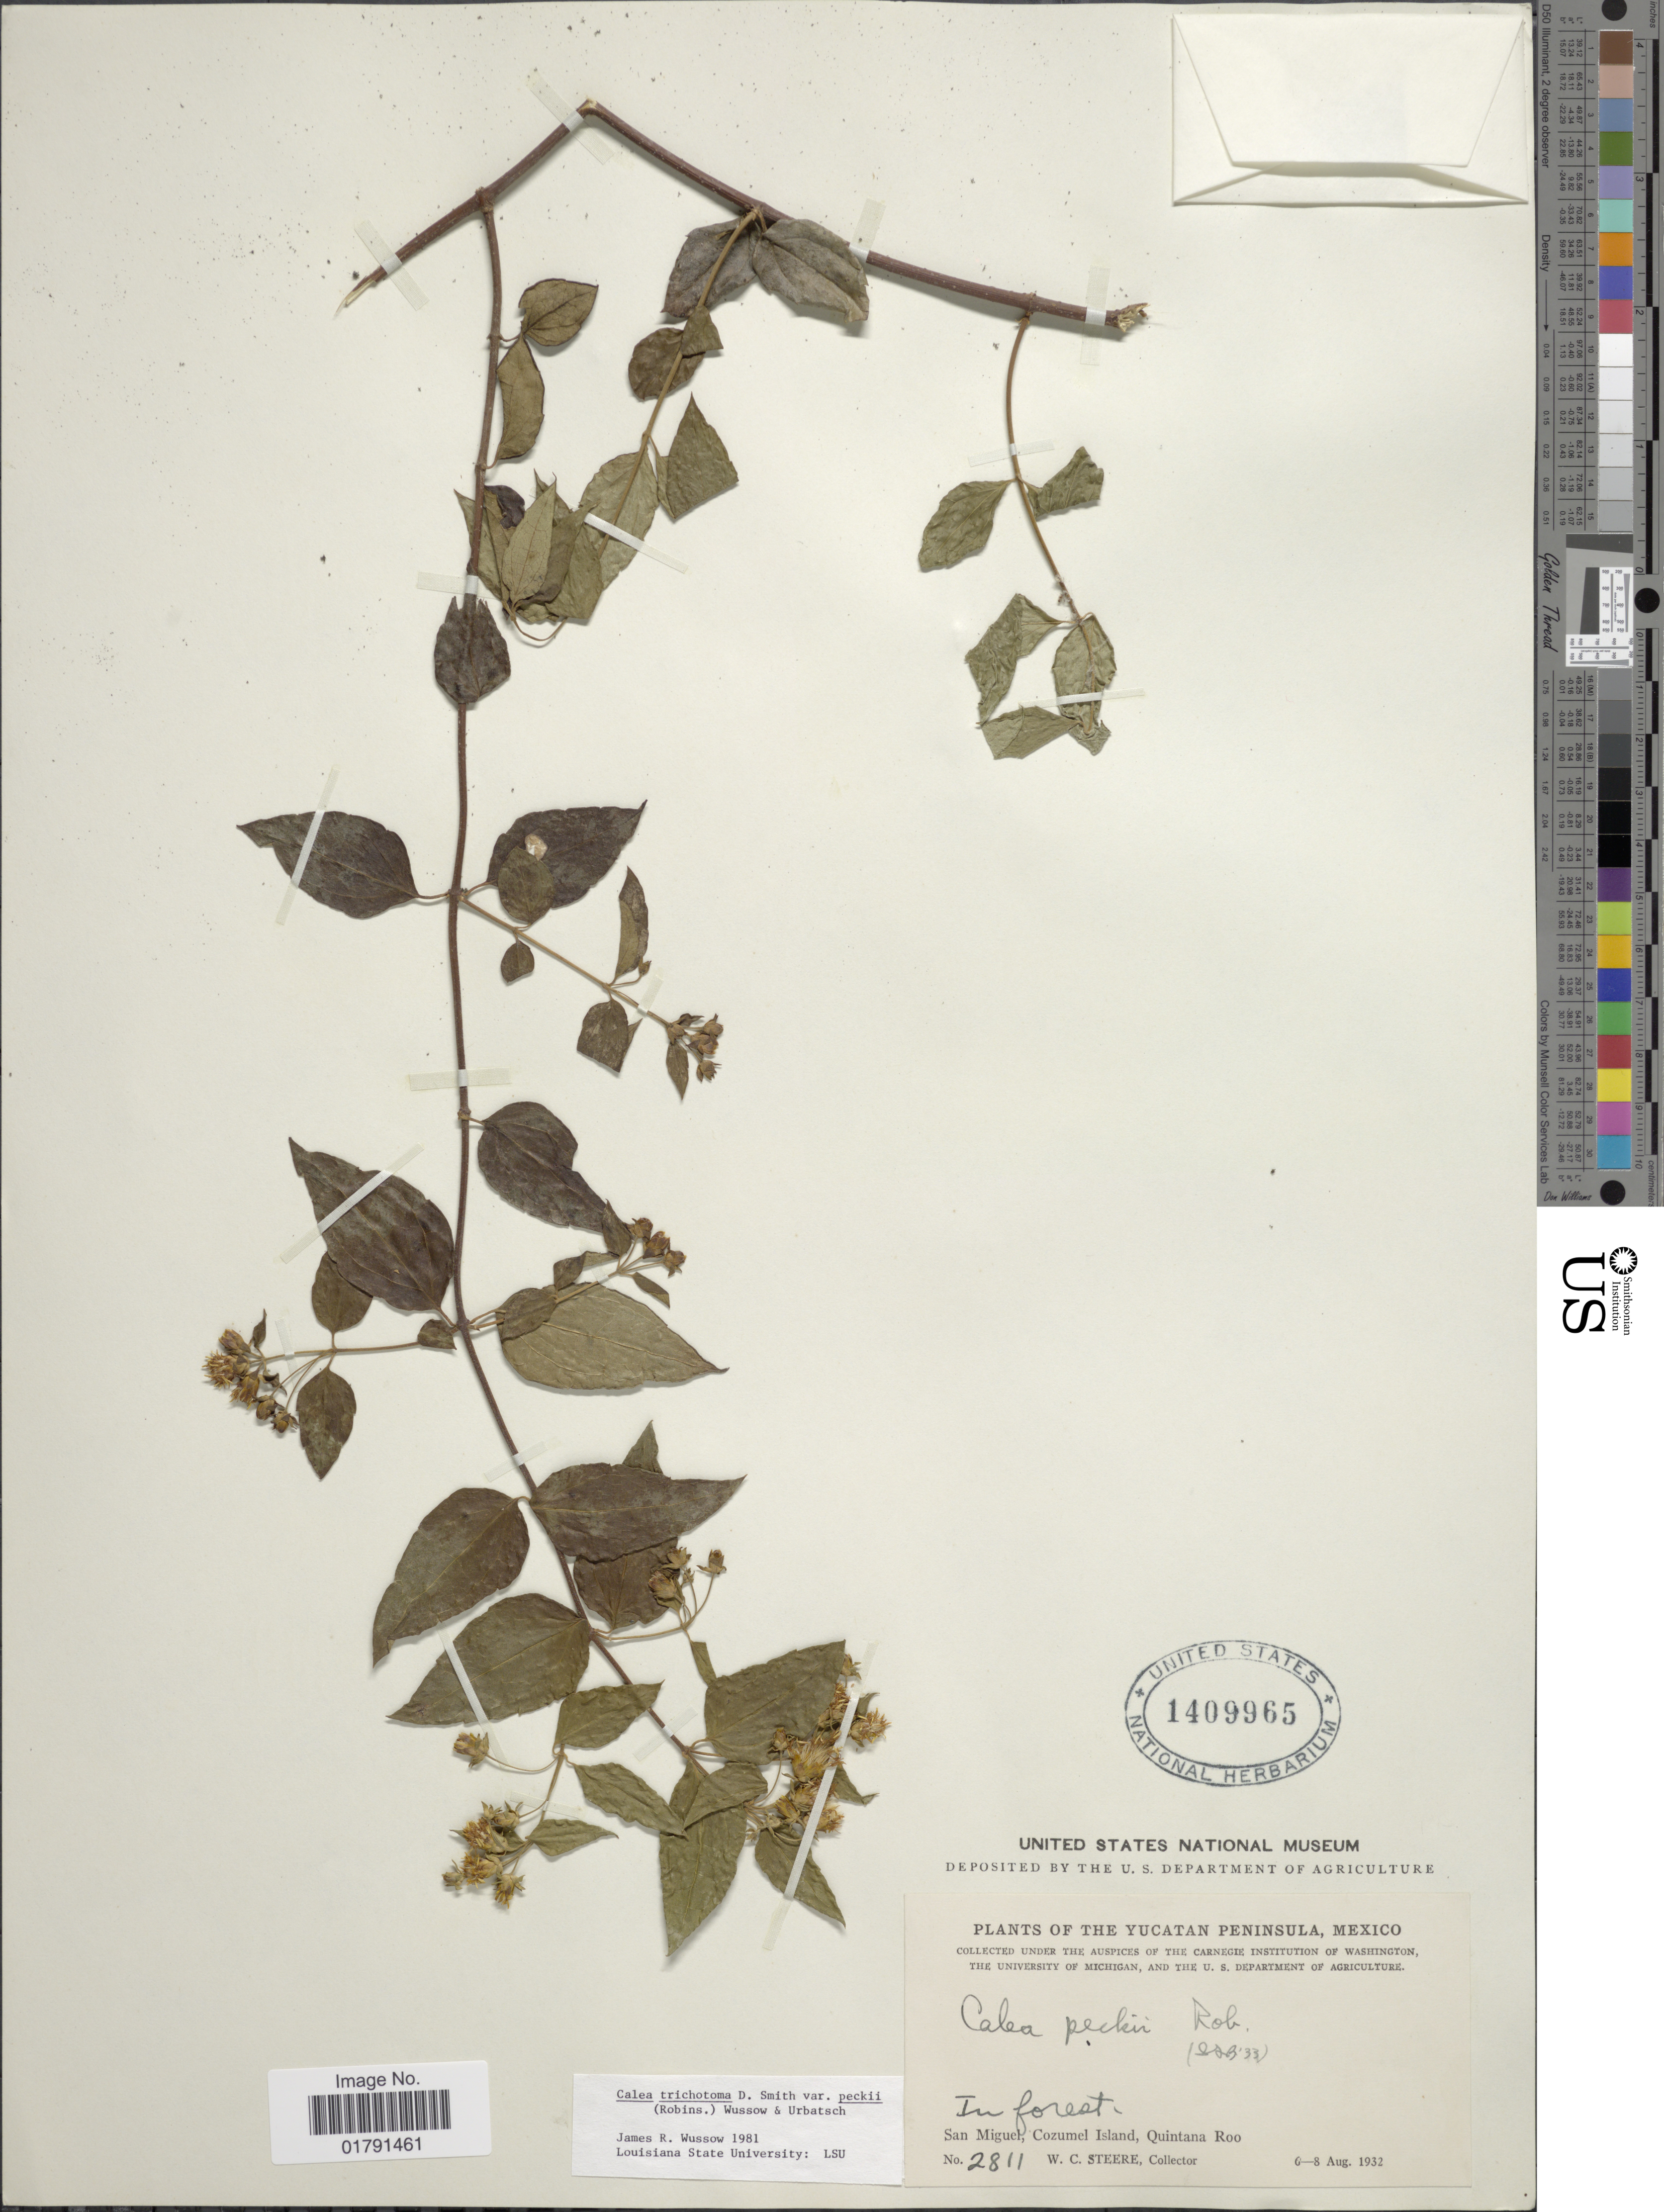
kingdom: Plantae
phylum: Tracheophyta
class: Magnoliopsida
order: Asterales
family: Asteraceae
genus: Calea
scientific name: Calea trichotoma var. peckii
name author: Wussow &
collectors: W. C. Steere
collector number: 2811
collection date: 1932-08-06/1932-08-08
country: Mexico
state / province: Quintana Roo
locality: Yucatan Peninsula, San Miguel, Cozumel Island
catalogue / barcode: US 1409965